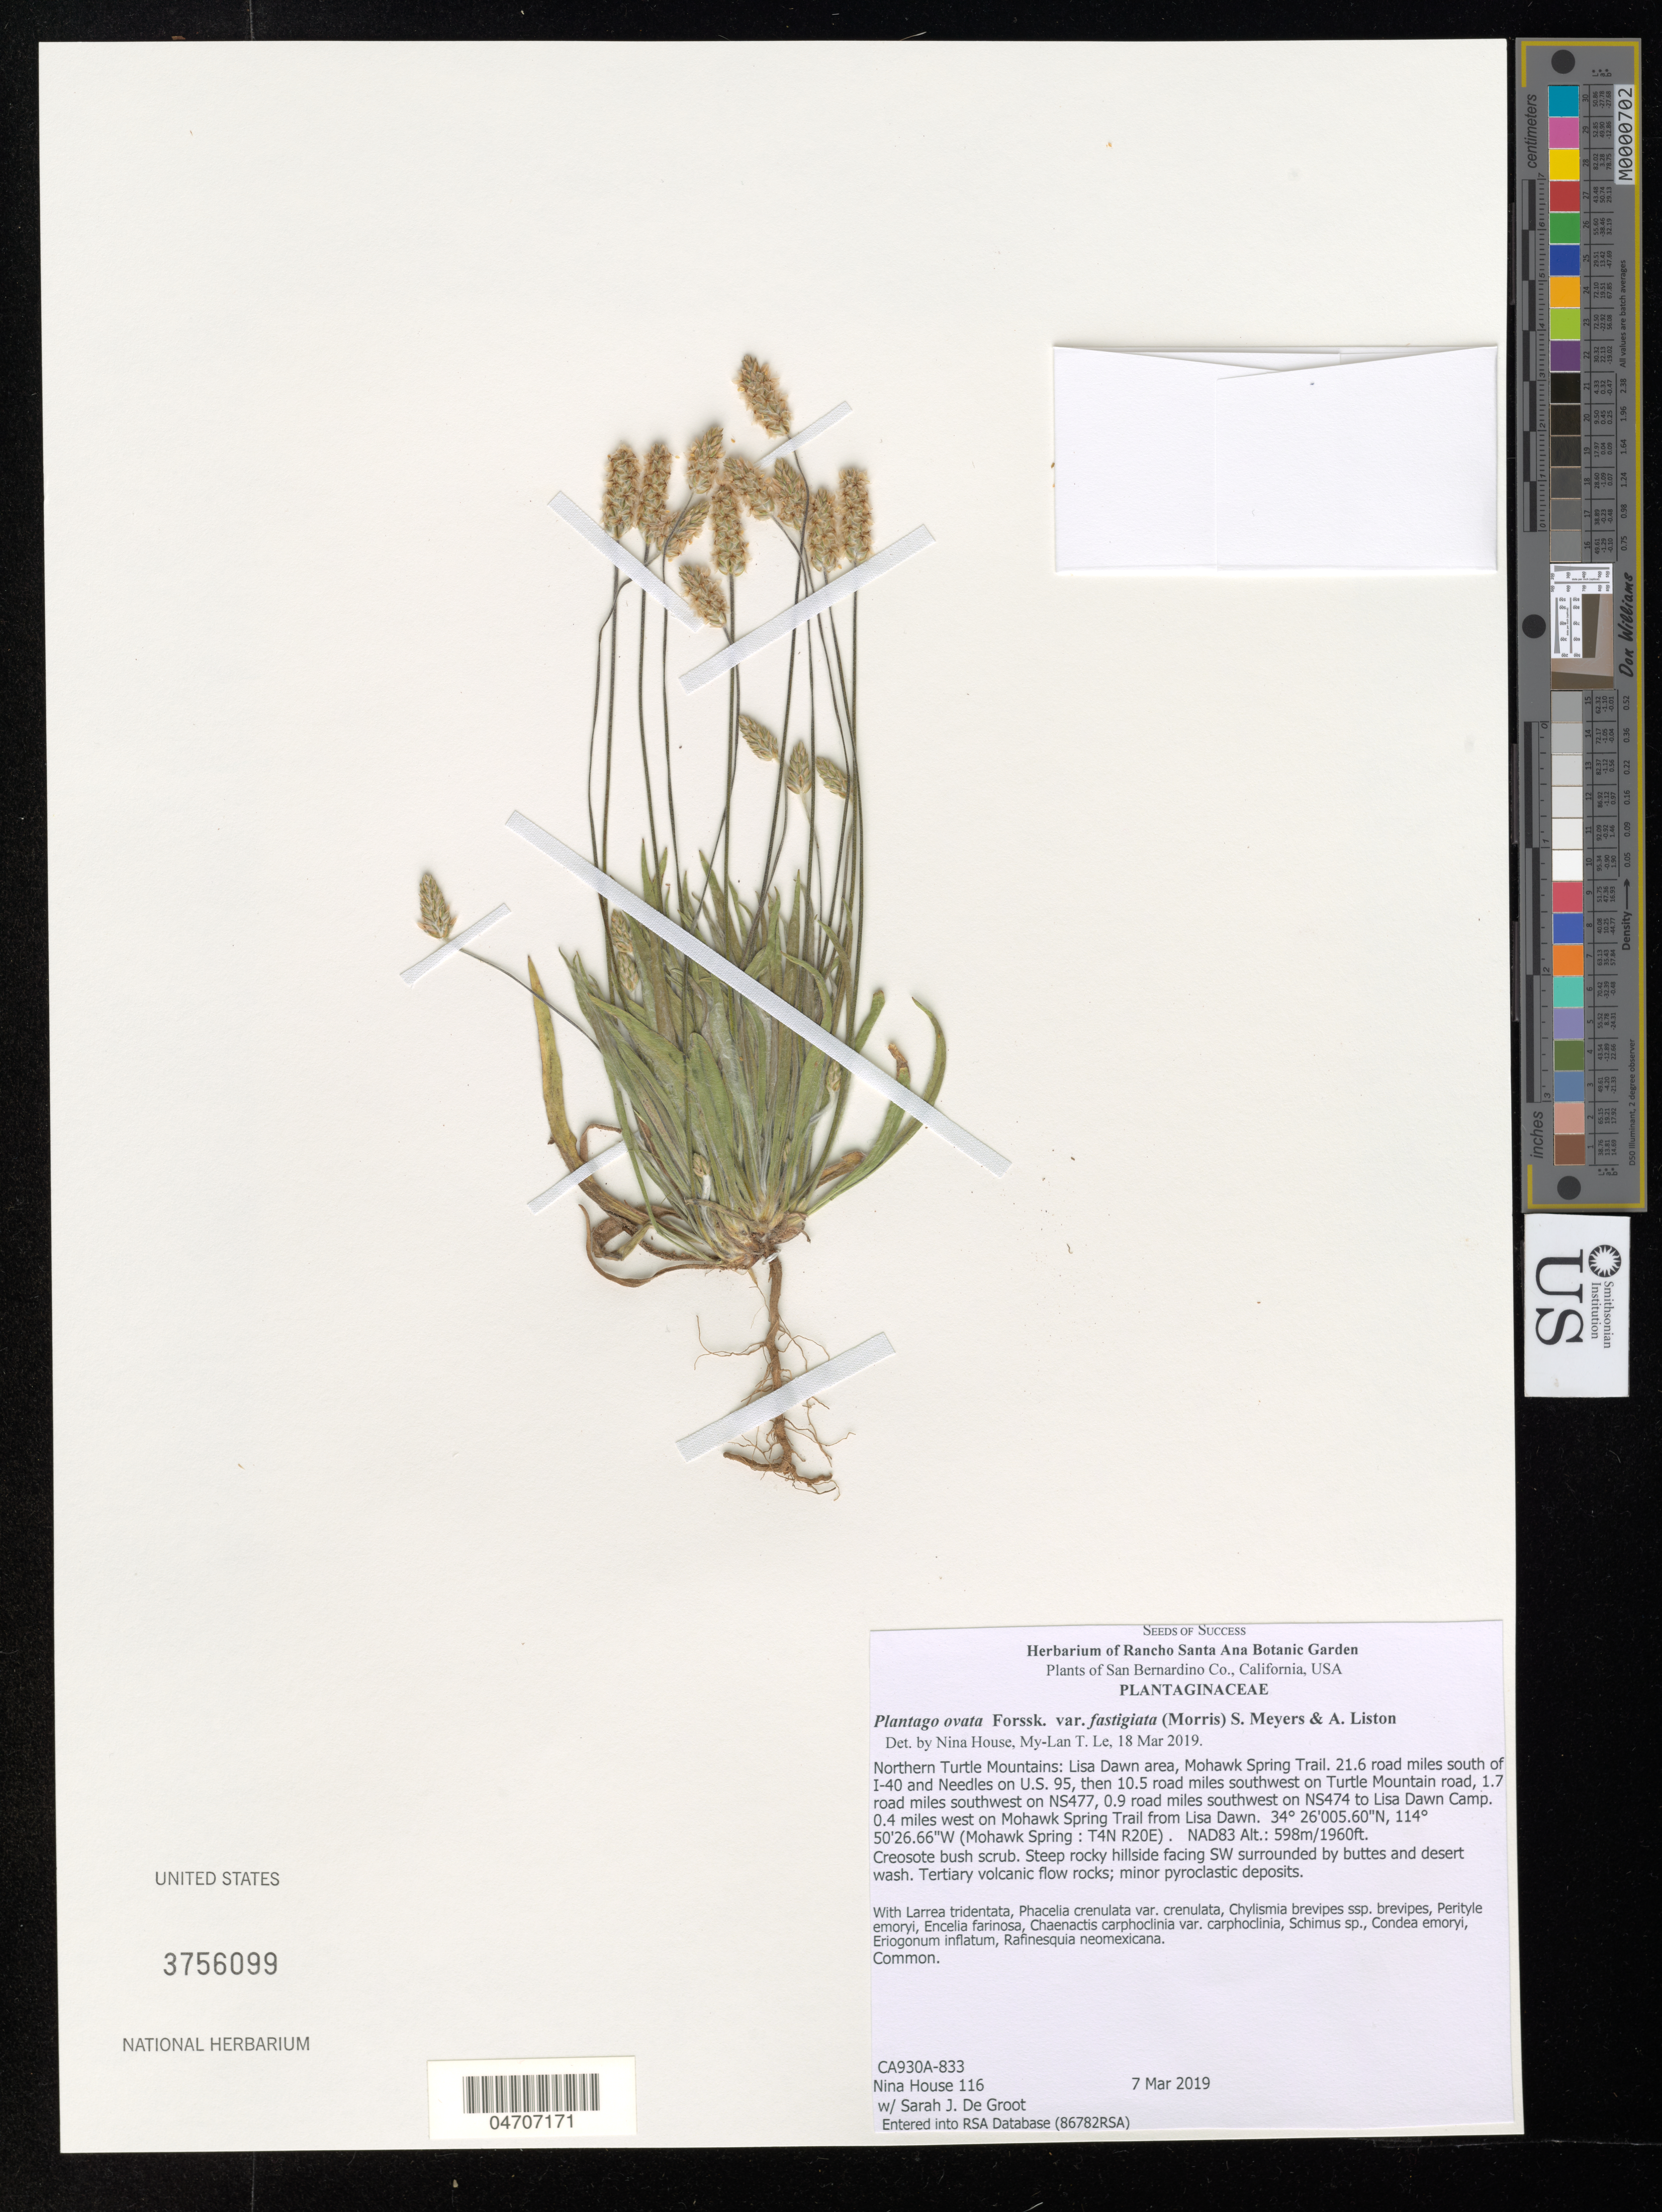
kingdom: Plantae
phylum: Tracheophyta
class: Magnoliopsida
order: Lamiales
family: Plantaginaceae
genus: Plantago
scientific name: Plantago ovata var. fastigiata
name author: (E. Morris) Meyers & Liston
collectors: N. House & S. De Groot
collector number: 116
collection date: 2019-03-07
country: United States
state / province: California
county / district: San Bernardino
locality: San Bernardino Co. Northern Turtle Mountains: Lisa Dawn area, Mohawk Spring Trail. 21.6 road miles south of I-40 and Needles on U.S. 95, then 10.5 road miles southwest on Turtle Mountain road, 1.7 road miles southwest on NS477, 0.9 road miles southwest on NS474 to Lisa Dawn Camp. 0.4 miles west on Mohawk Spring Trail from Lisa Dawn. (Mohawk Spring: T4N R20E). NAD83.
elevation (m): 598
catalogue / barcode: US 3756099